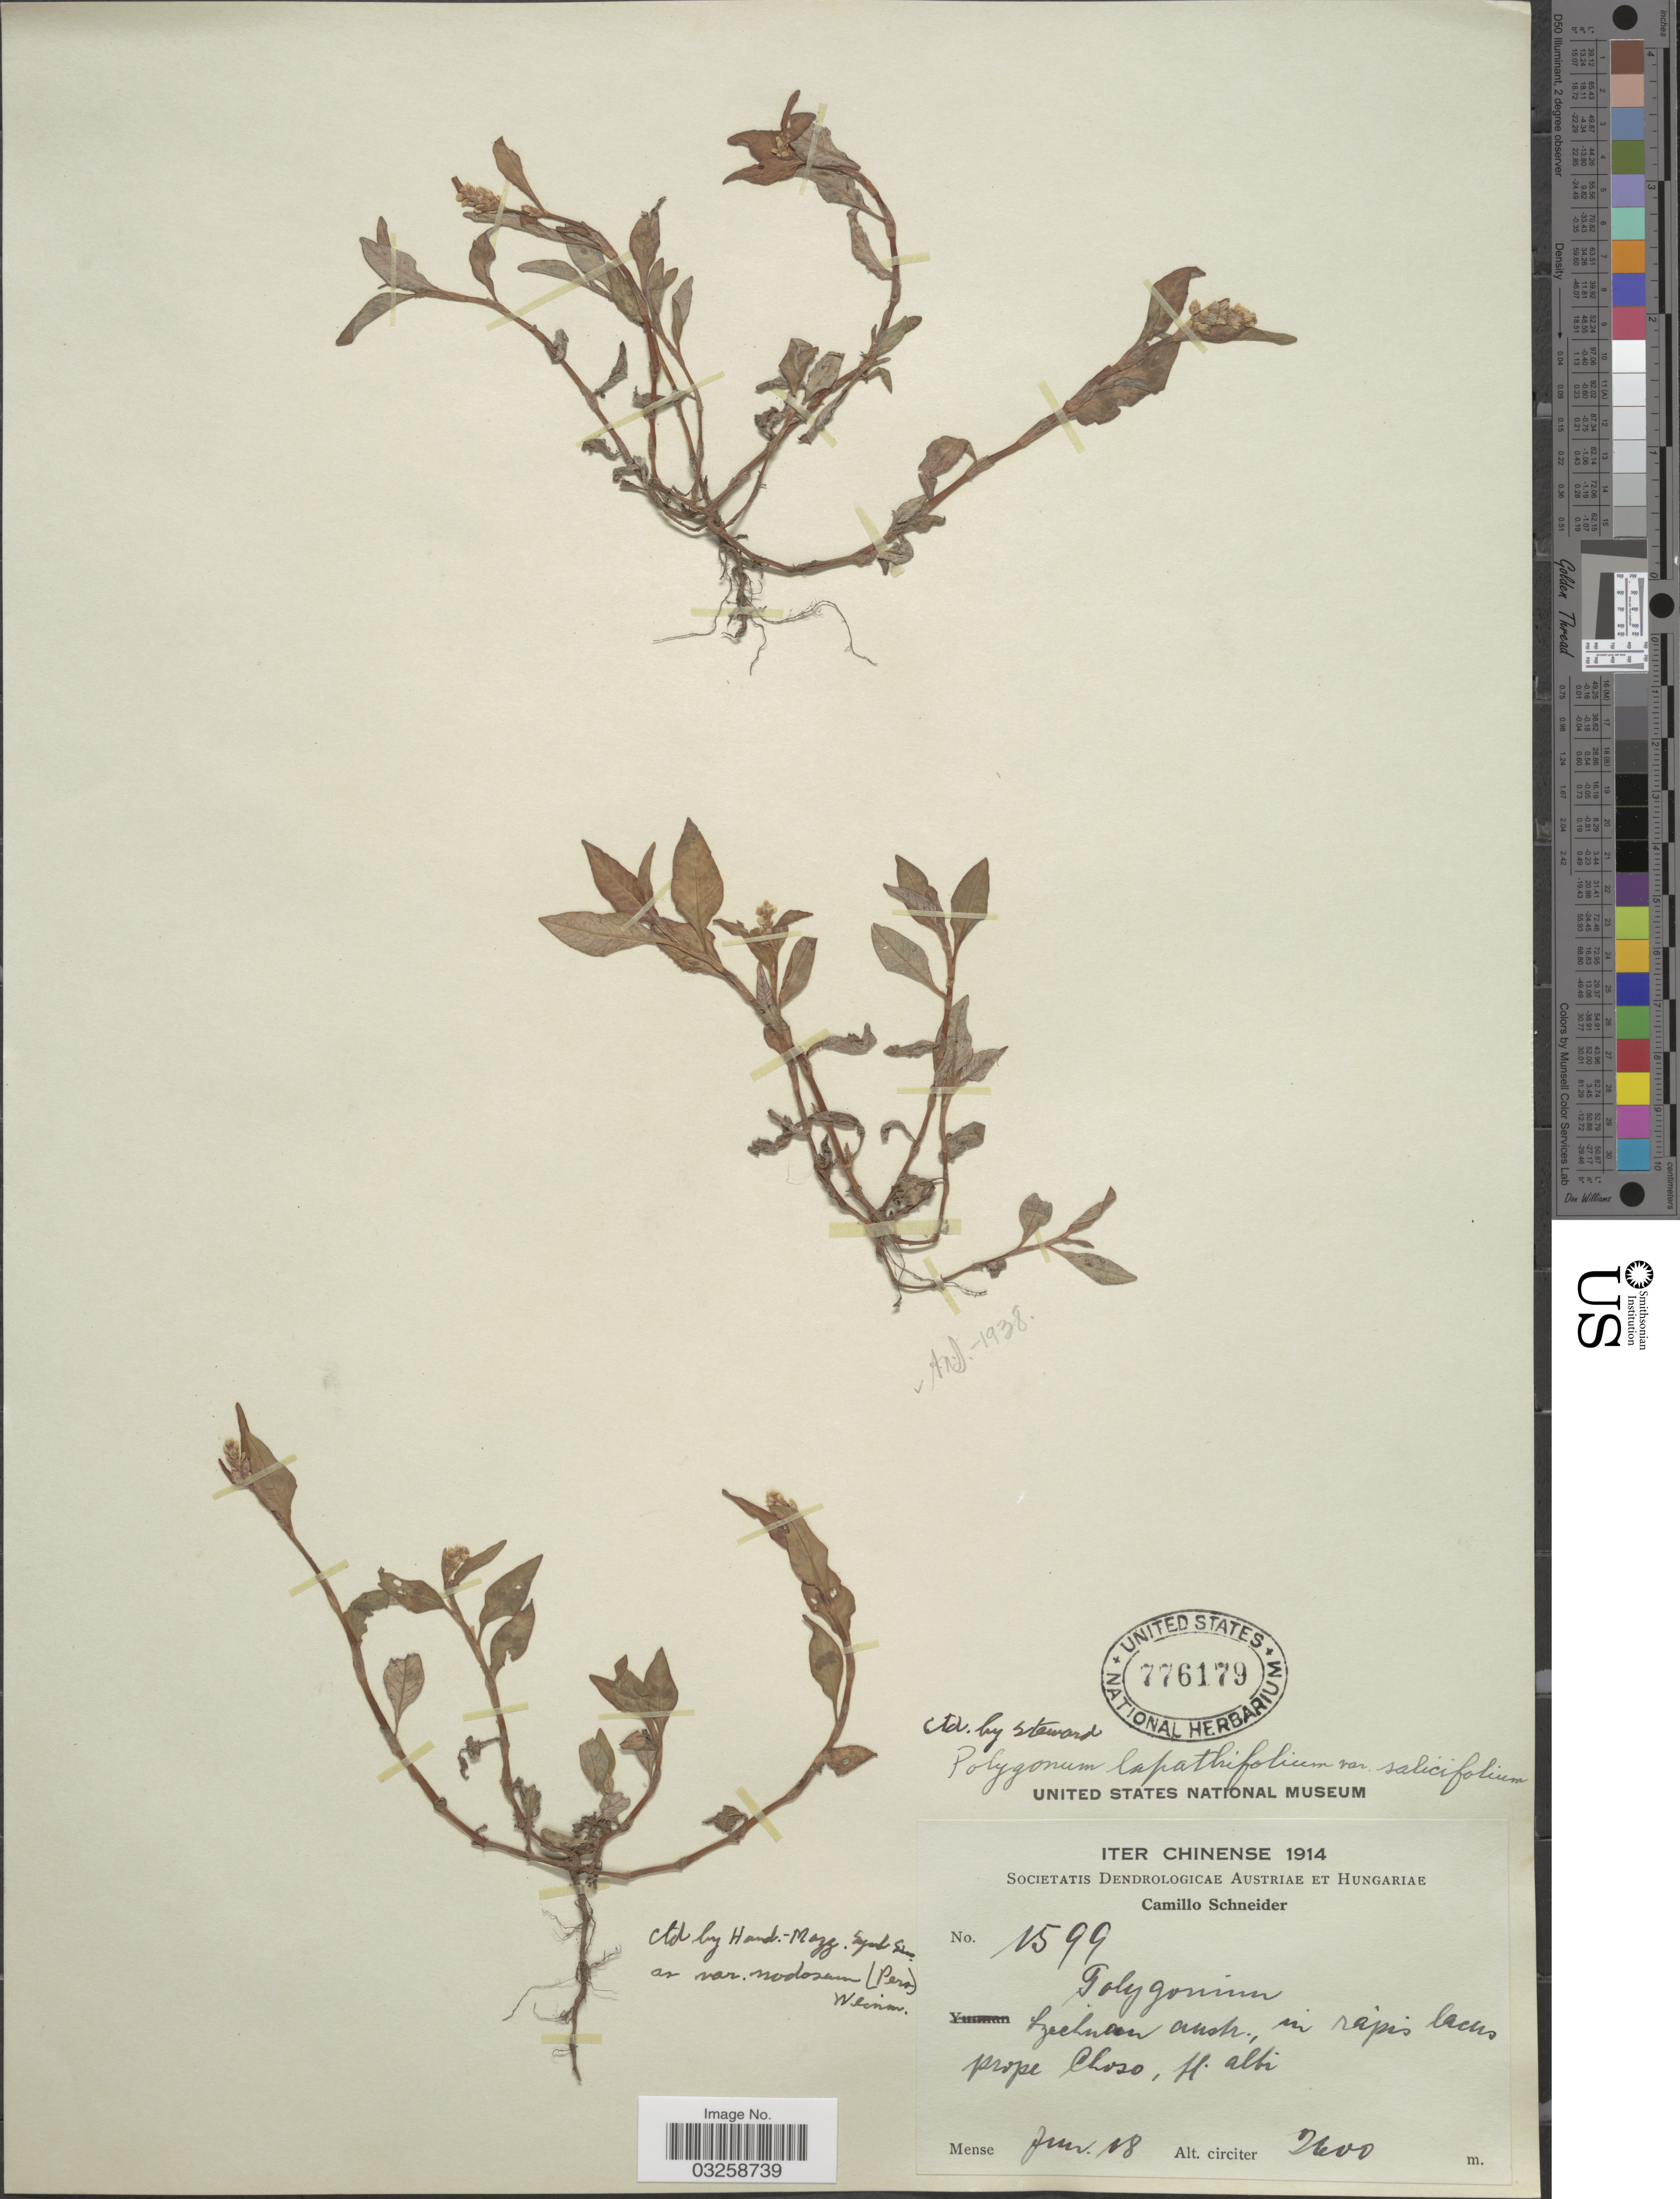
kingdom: Plantae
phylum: Tracheophyta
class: Magnoliopsida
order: Caryophyllales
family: Polygonaceae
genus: Polygonum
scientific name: Polygonum lapathifolium var. salicifolium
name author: Sibth.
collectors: C. K. Schneider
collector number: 1599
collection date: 1914-06-18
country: China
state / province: Sichuan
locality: Szechuan austr., in rapis lacus prope Choso.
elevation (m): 2600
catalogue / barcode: US 776179